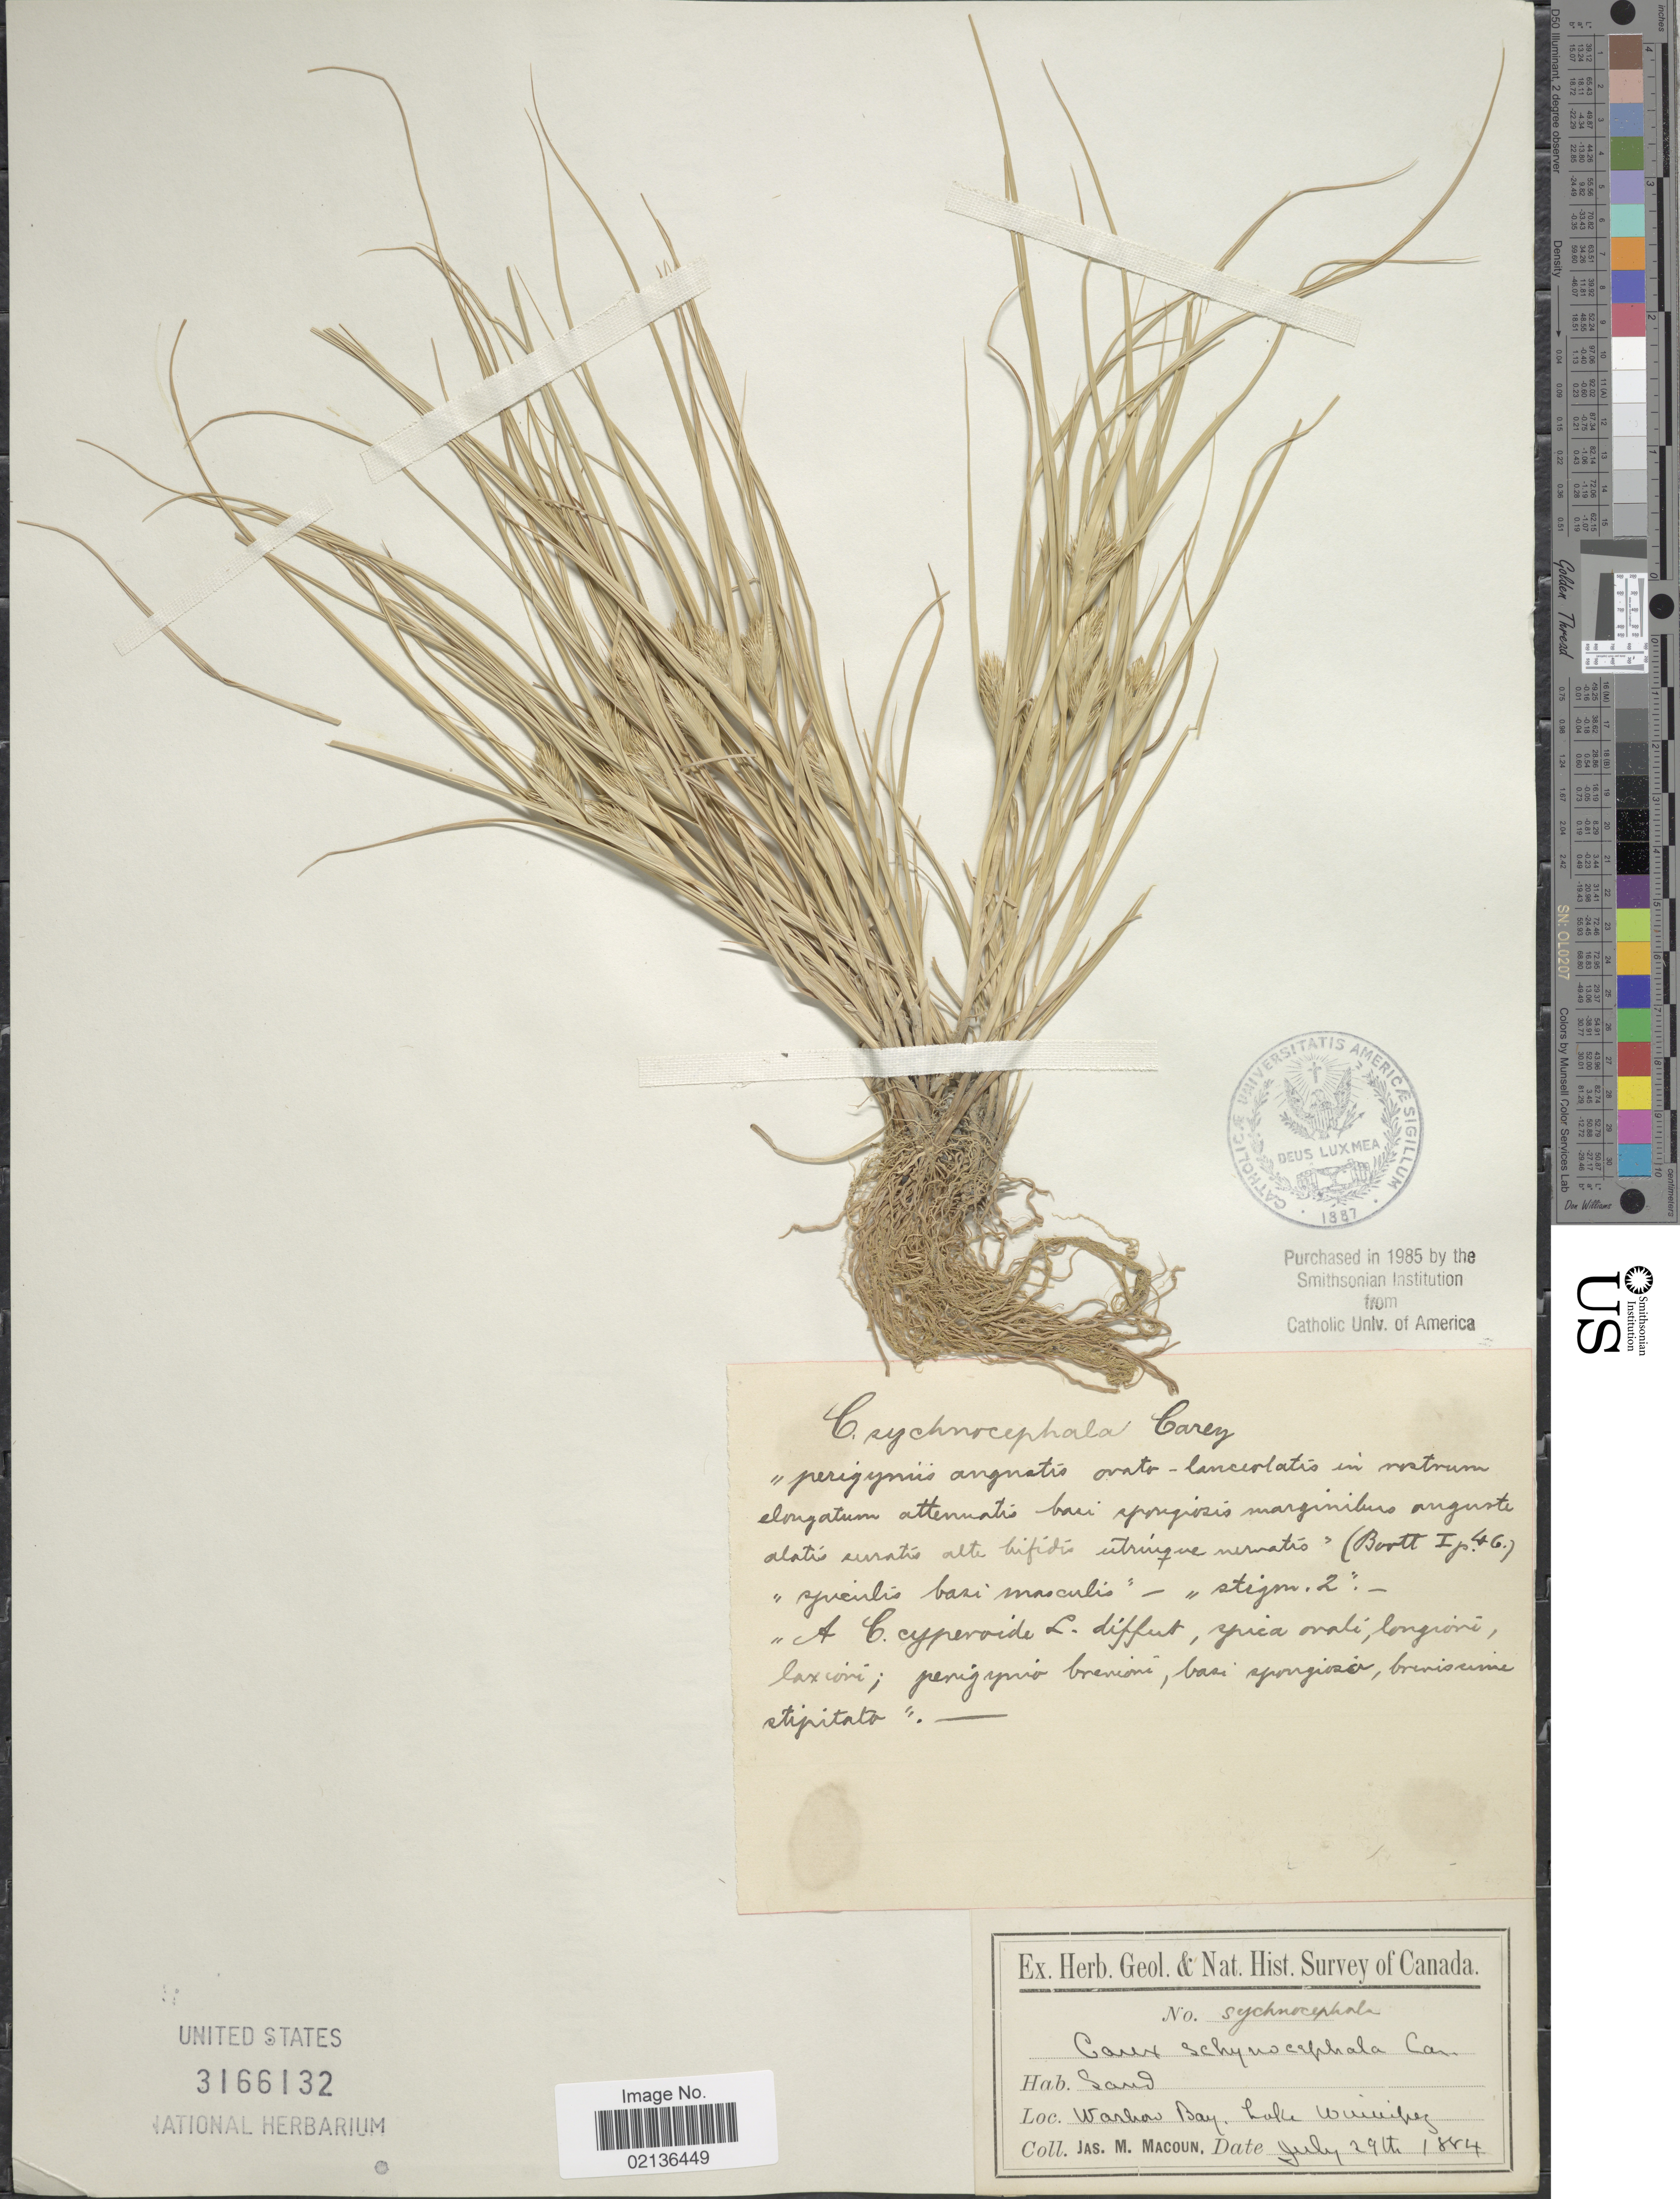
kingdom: Plantae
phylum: Tracheophyta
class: Liliopsida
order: Poales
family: Cyperaceae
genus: Carex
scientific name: Carex sychnocephala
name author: J. Carey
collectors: J. M. Macoun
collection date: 1884-07-29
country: Canada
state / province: Manitoba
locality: Warlow Bay, Lake Winnipeg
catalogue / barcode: US 3166132